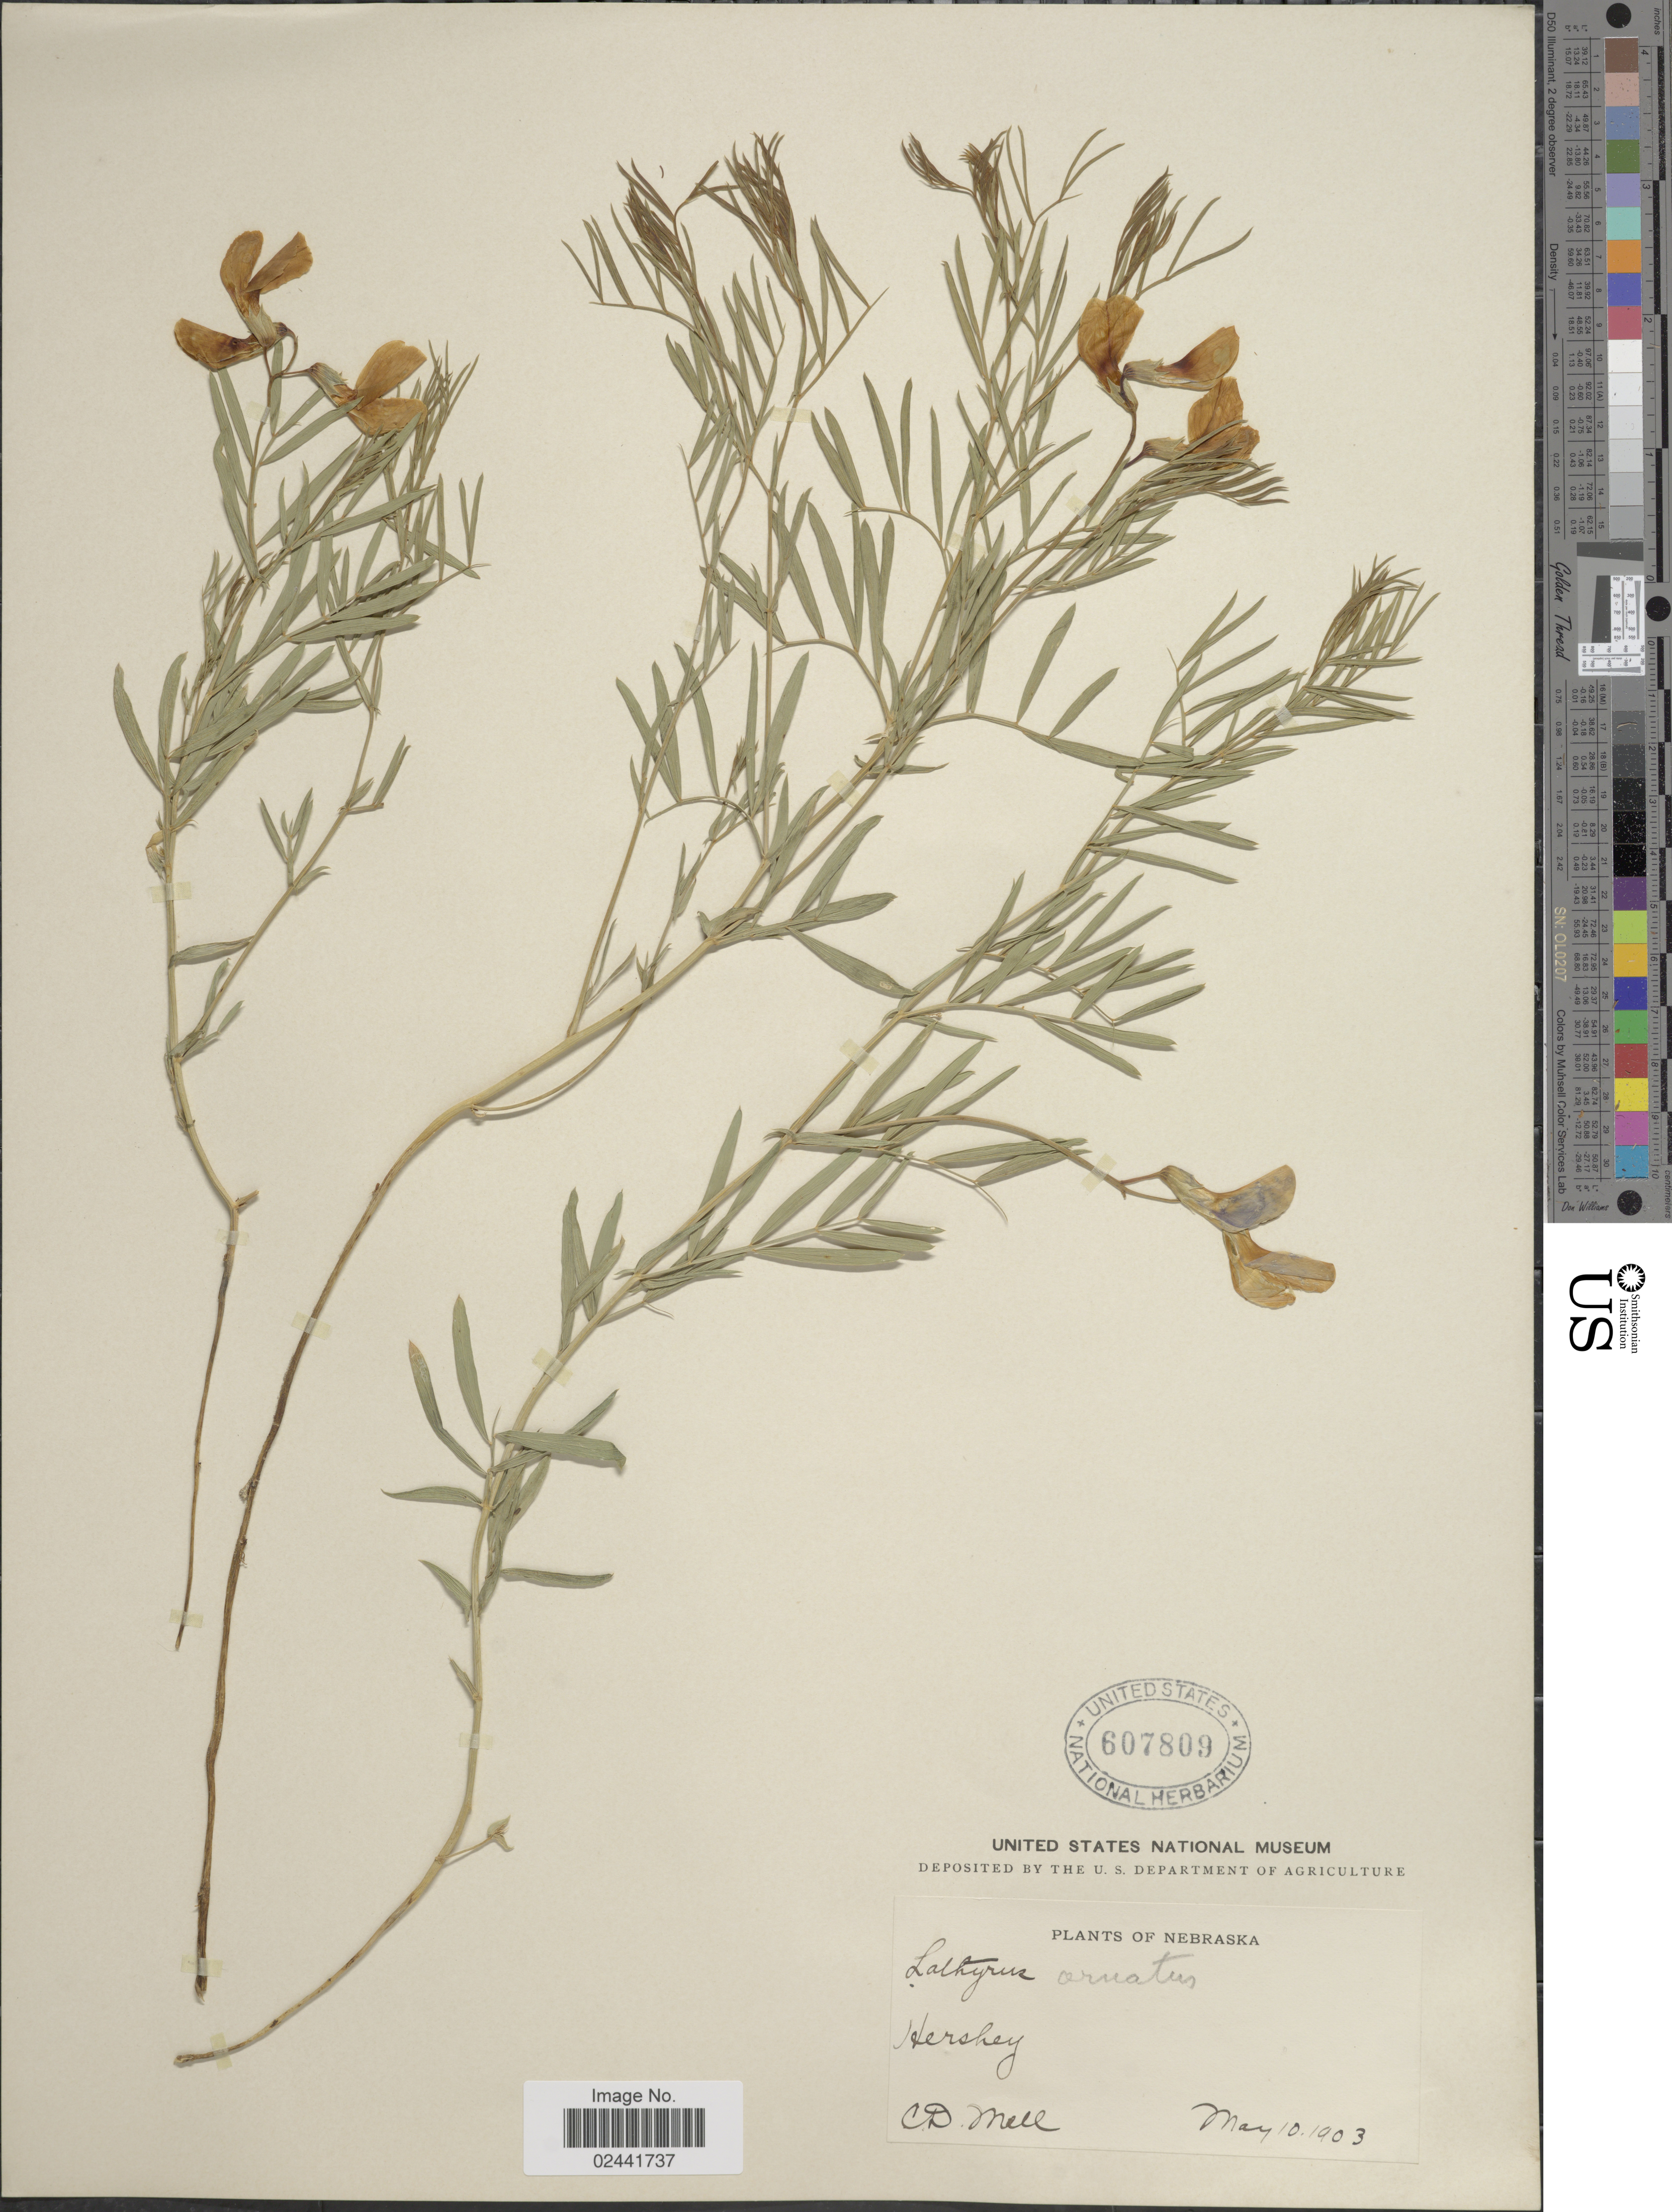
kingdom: Plantae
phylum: Tracheophyta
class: Magnoliopsida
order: Fabales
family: Fabaceae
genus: Lathyrus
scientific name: Lathyrus stipulaceus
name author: (Pursh) Butters & H. St. John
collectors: C. D. Mell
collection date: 1903-05-10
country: United States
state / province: Nebraska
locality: Hershey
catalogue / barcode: US 607809